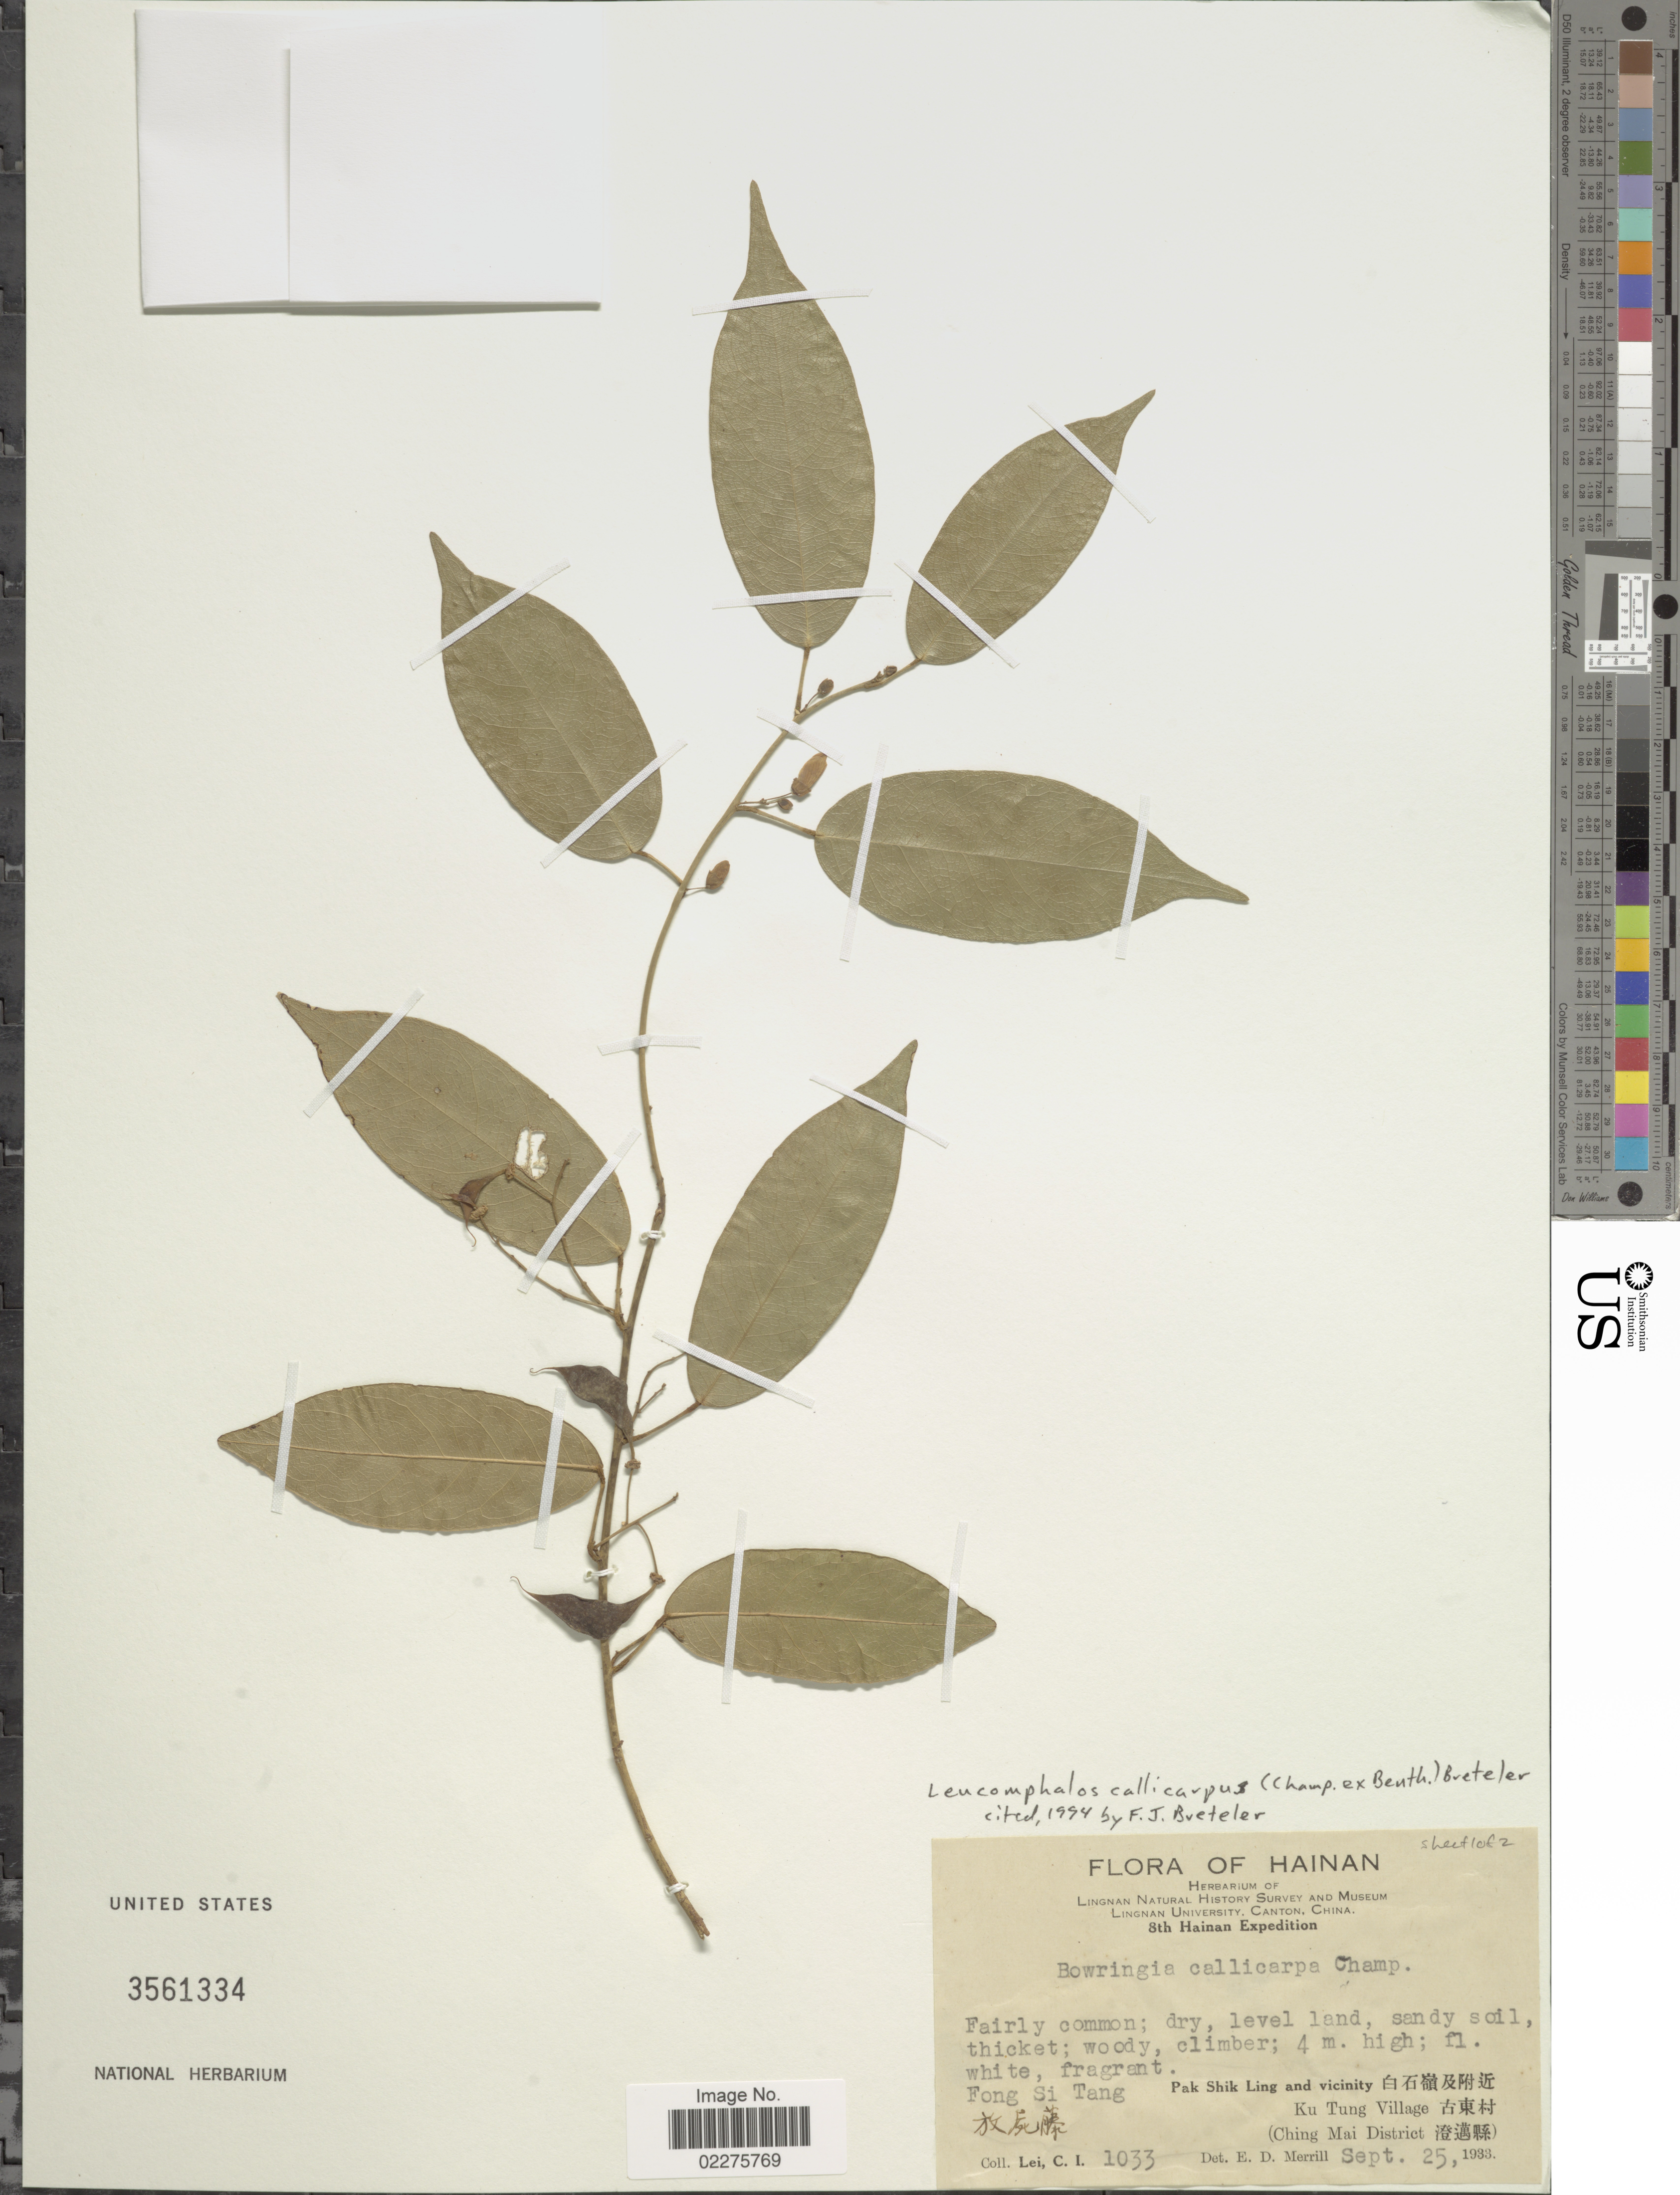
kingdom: Plantae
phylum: Tracheophyta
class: Magnoliopsida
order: Fabales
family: Fabaceae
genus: Bowringia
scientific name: Bowringia callicarpa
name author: Champ. ex Benth.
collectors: C. I. Lei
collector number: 1033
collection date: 1933-09-25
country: China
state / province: Hainan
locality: Fong Si Tang. Pak Shik Ling and vicinity. Ku Tung Village (Ching Mai District)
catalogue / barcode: US 3561334